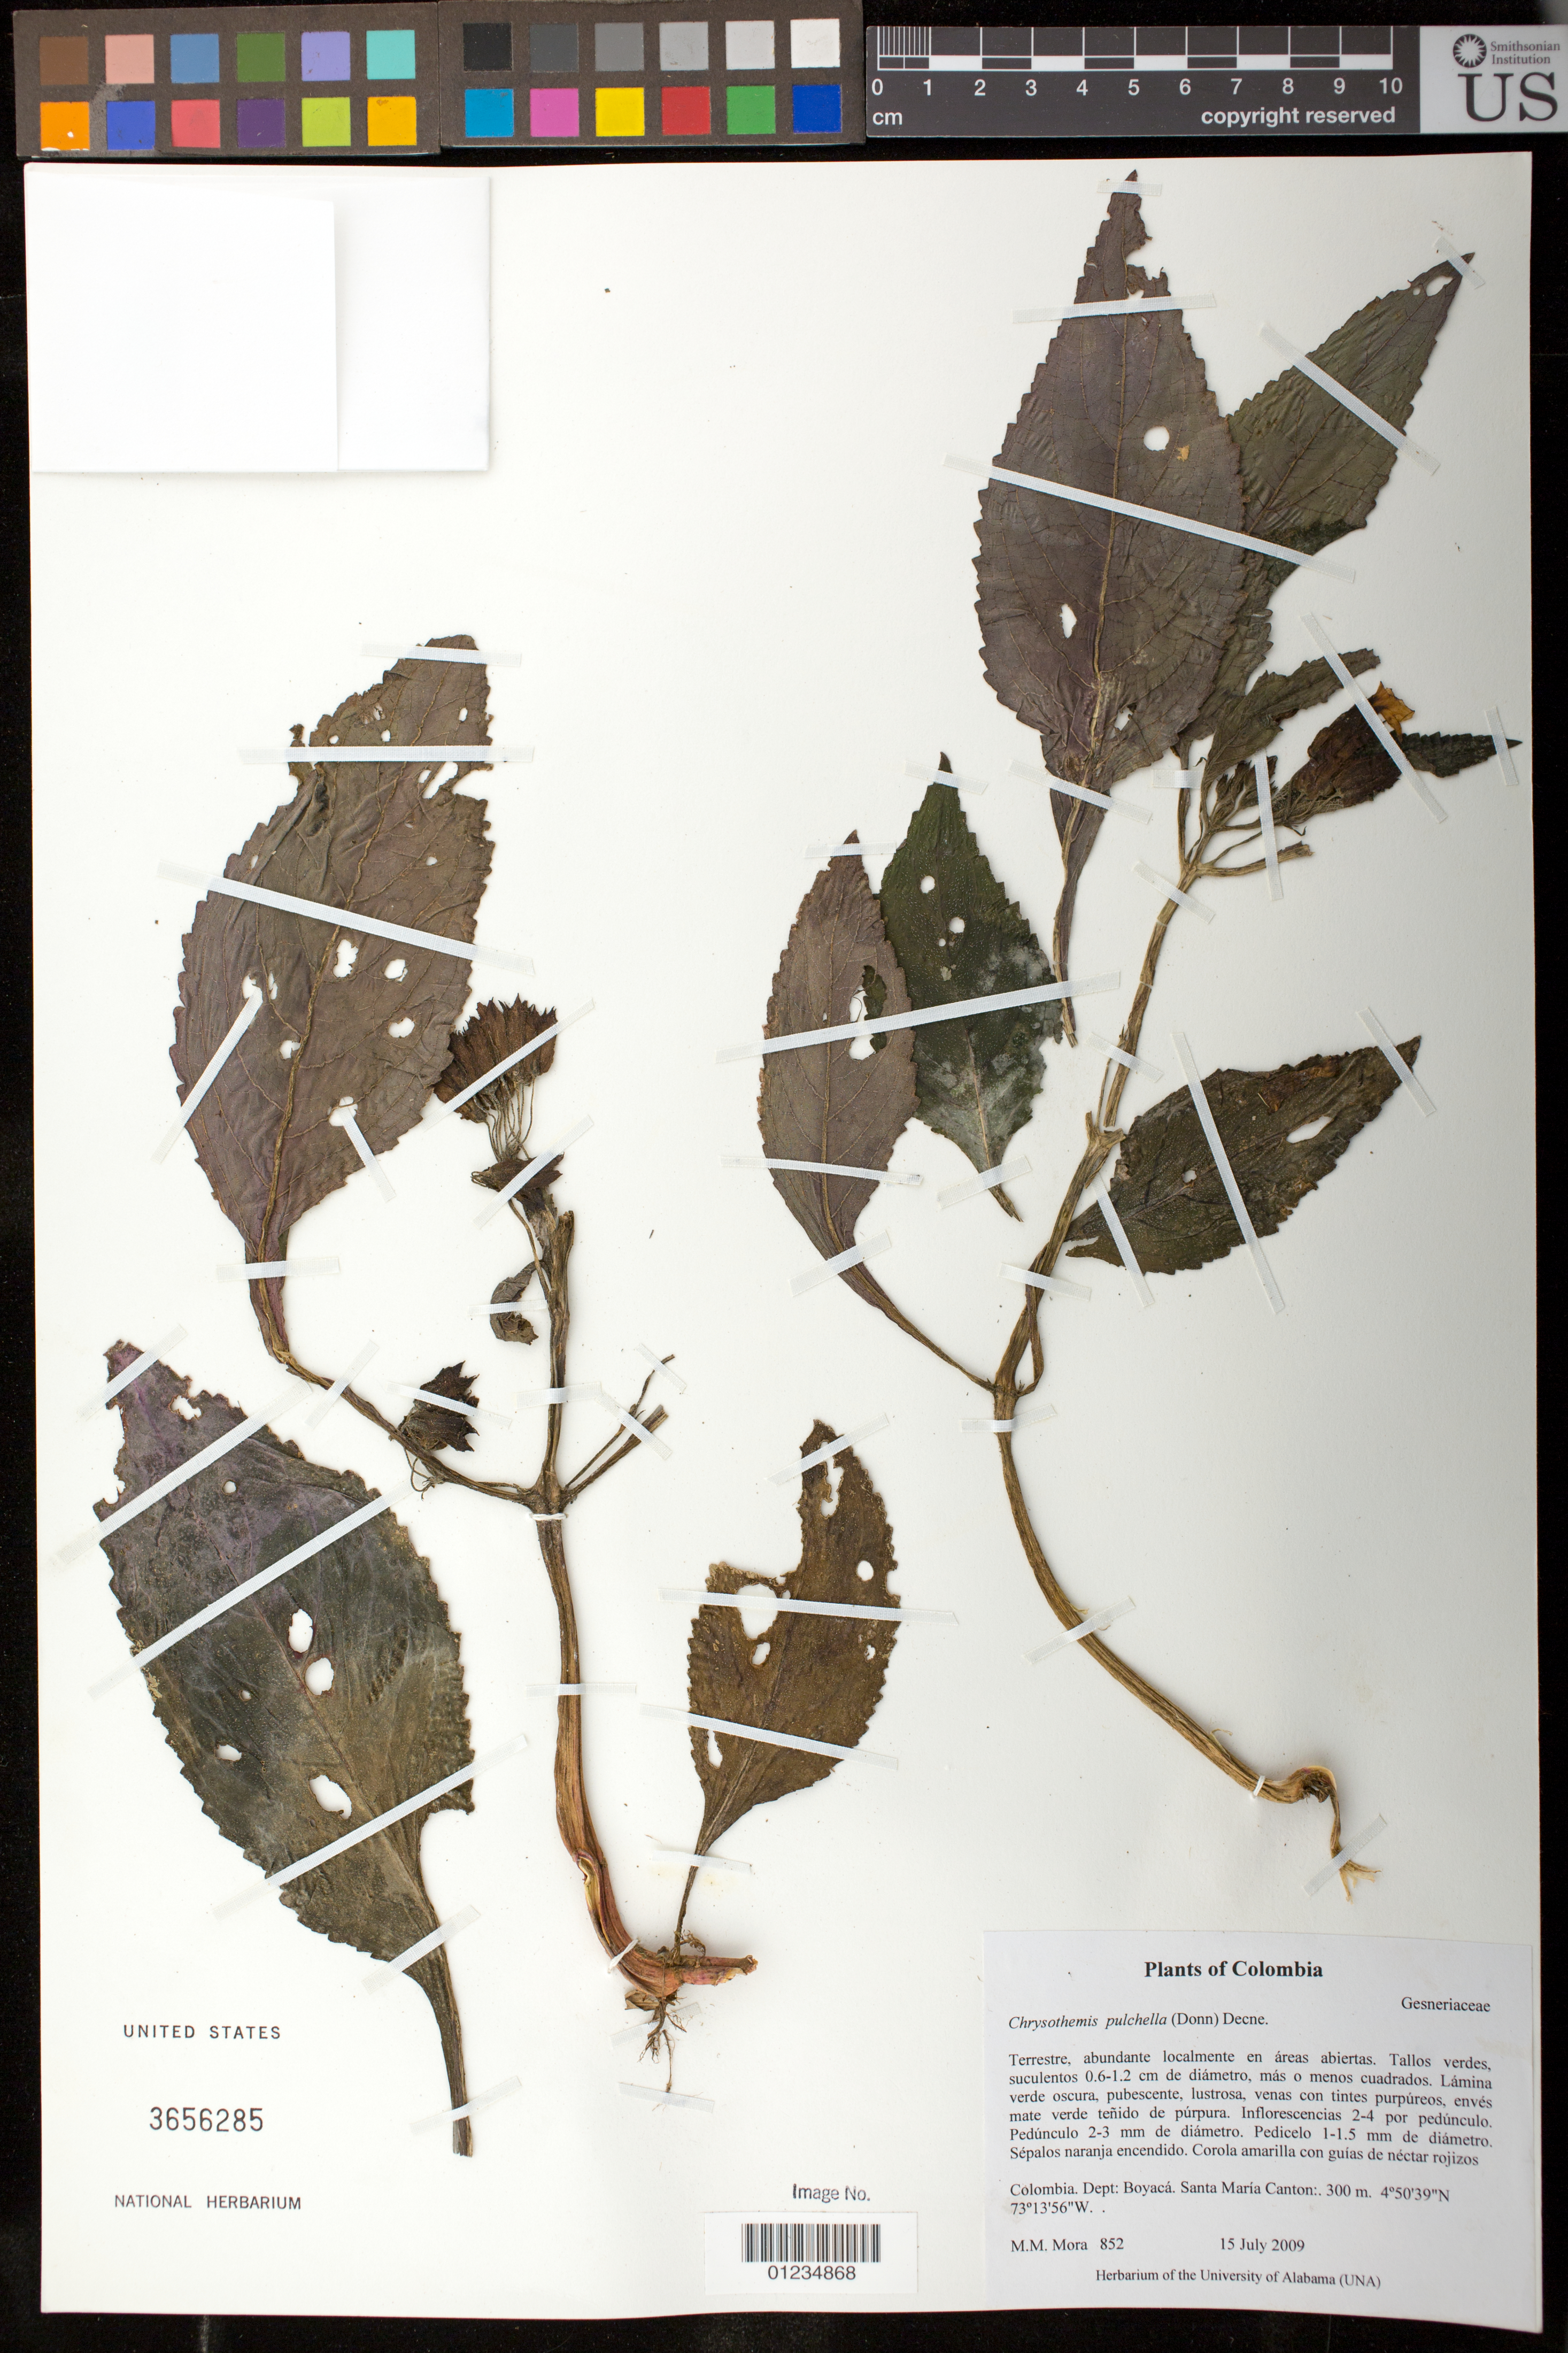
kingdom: Plantae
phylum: Tracheophyta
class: Magnoliopsida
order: Lamiales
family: Gesneriaceae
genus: Chrysothemis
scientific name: Chrysothemis pulchella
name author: (Donn) Decne.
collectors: M. M. Mora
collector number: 852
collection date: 2009-07-15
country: colombia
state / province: Boyacá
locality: Santa Maria Canton.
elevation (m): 300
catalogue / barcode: US 3656285